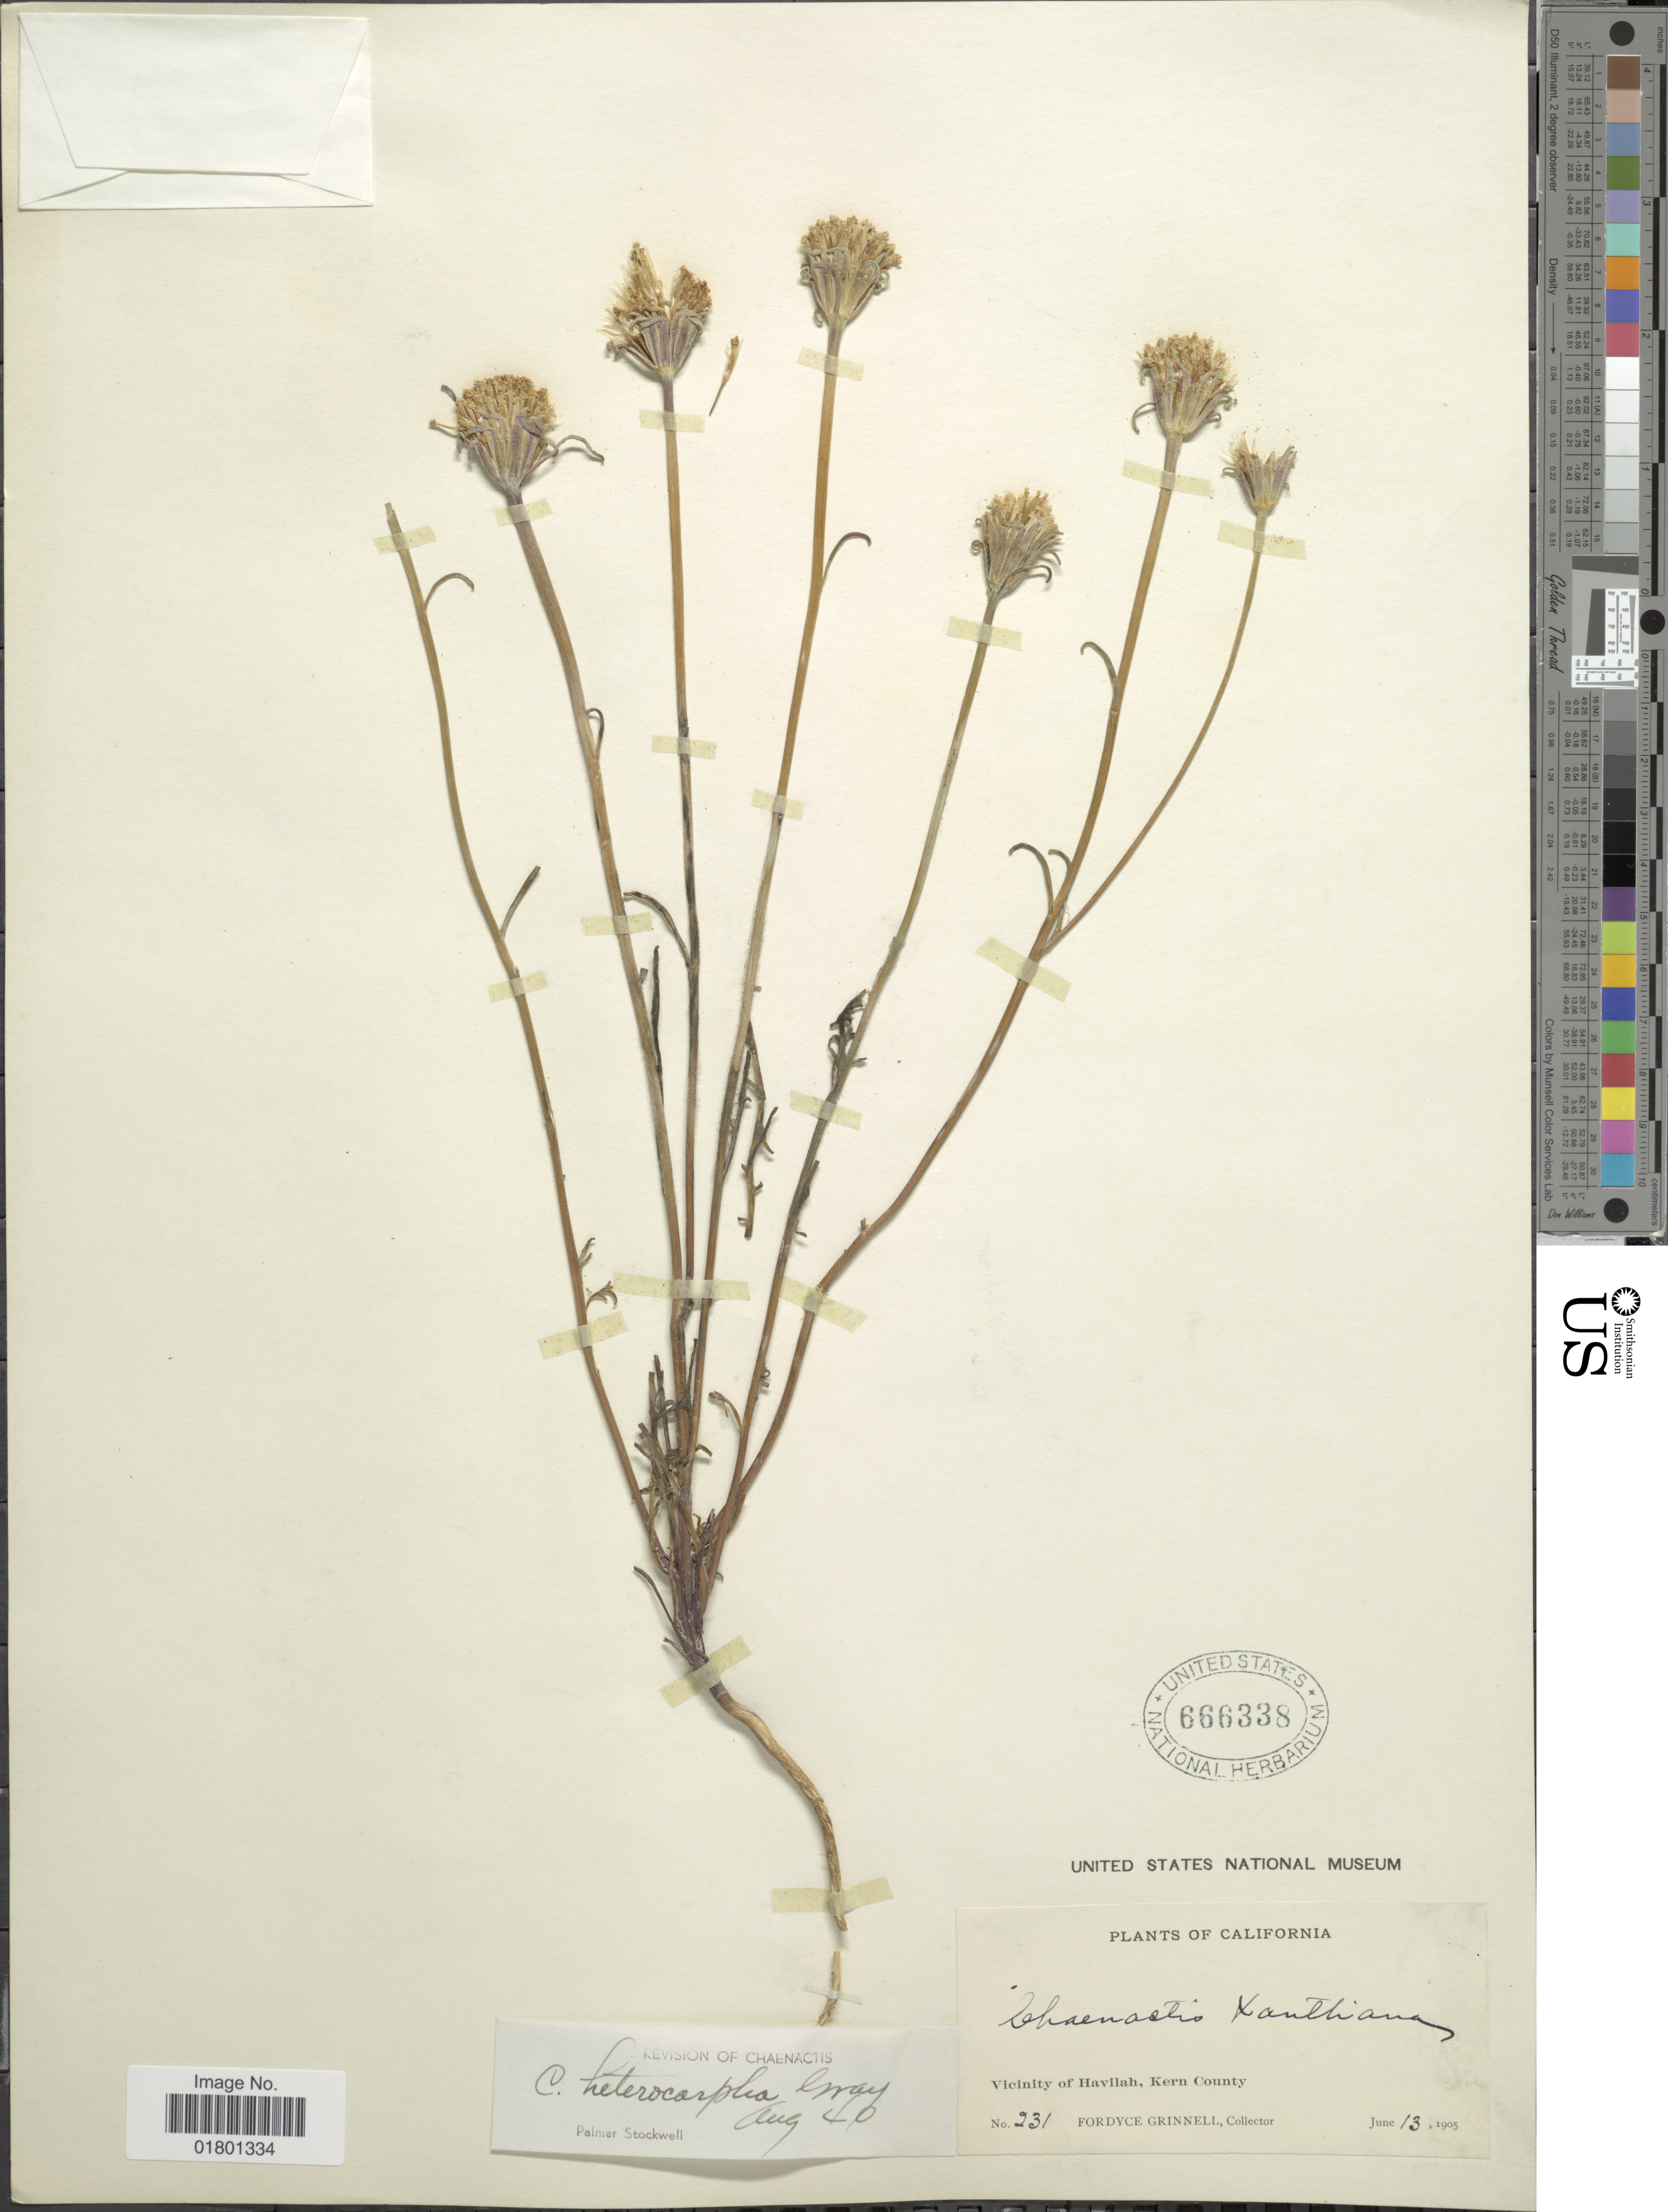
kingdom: Plantae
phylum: Tracheophyta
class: Magnoliopsida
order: Asterales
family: Asteraceae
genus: Chaenactis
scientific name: Chaenactis heterocarpha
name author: Torr. & A. Gray ex A. Gray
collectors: F. Grinnell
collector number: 231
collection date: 1905-06-13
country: United States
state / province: California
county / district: Kern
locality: Vicinity of Havilah, Kern County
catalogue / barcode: US 666338